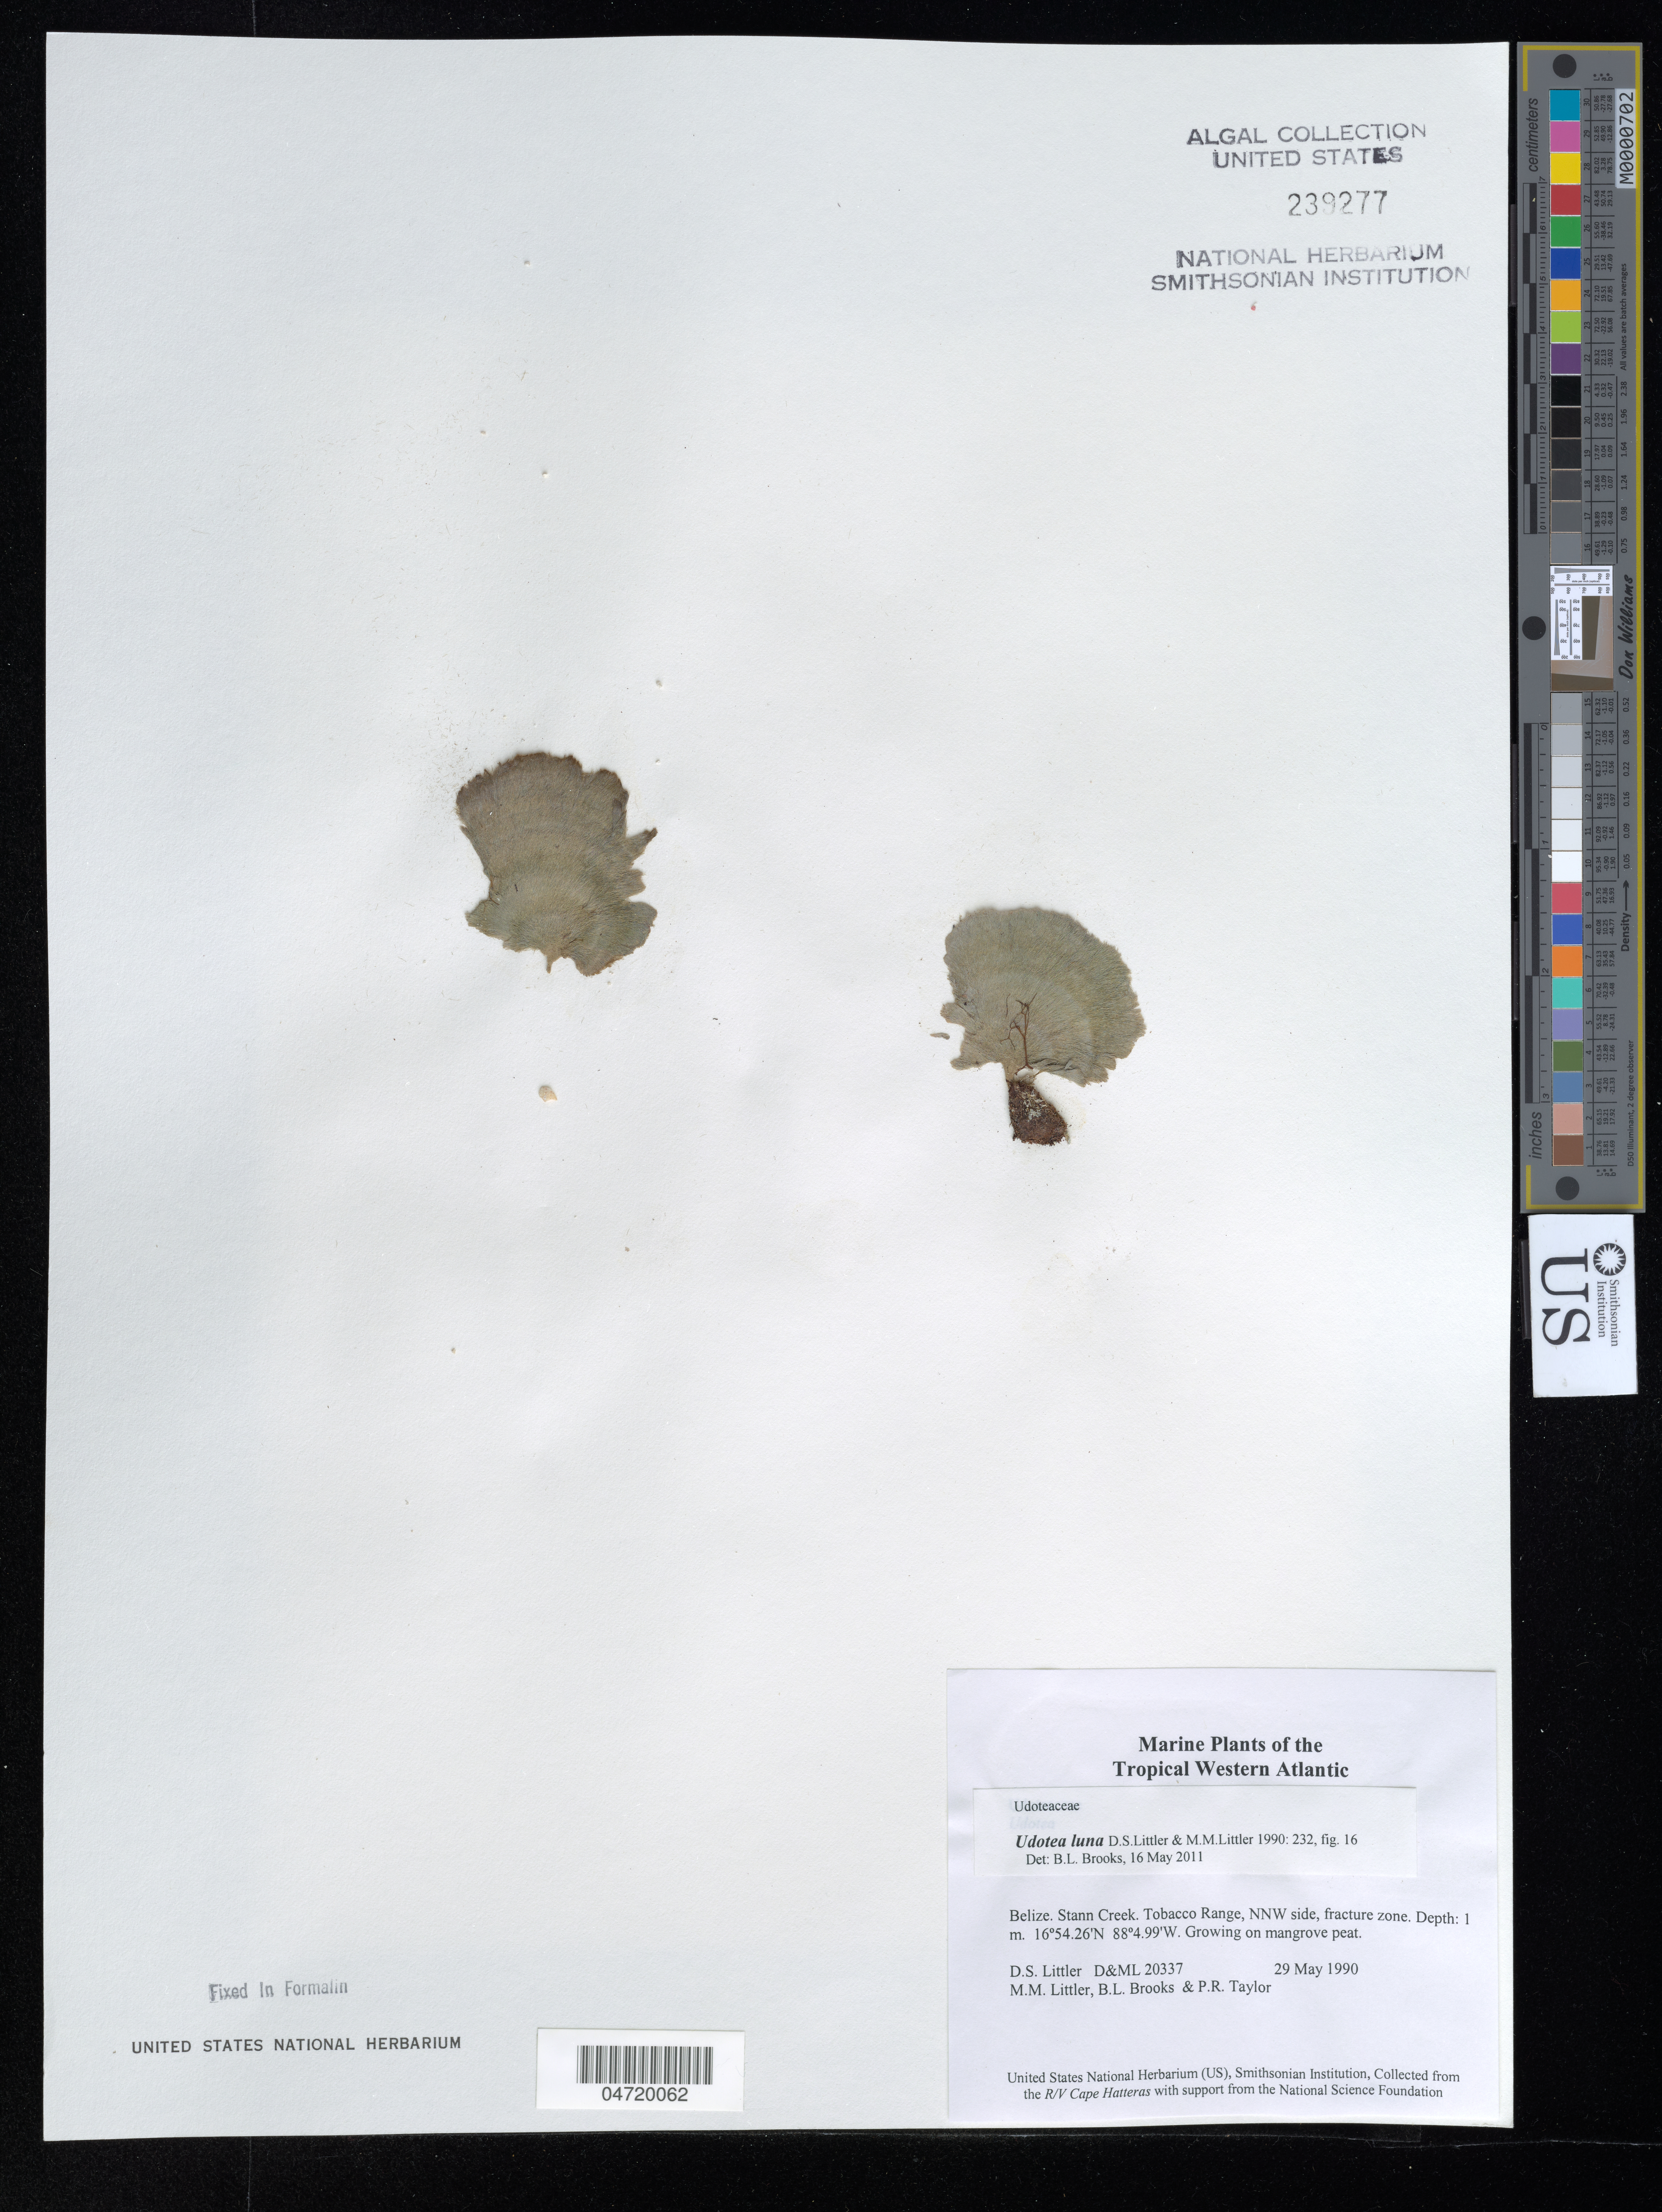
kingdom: Plantae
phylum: Chlorophyta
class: Ulvophyceae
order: Bryopsidales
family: Udoteaceae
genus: Udotea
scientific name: Udotea luna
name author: D.S. Littler & Littler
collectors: D. S. Littler, M. M. Littler, B. Brooks & P. R. Taylor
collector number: D&ML20337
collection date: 1990-05-29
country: Belize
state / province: Stann Creek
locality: The Tropical Western Atlantic. Tobacco Range, NNW side, fracture zone.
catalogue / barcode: US 239277